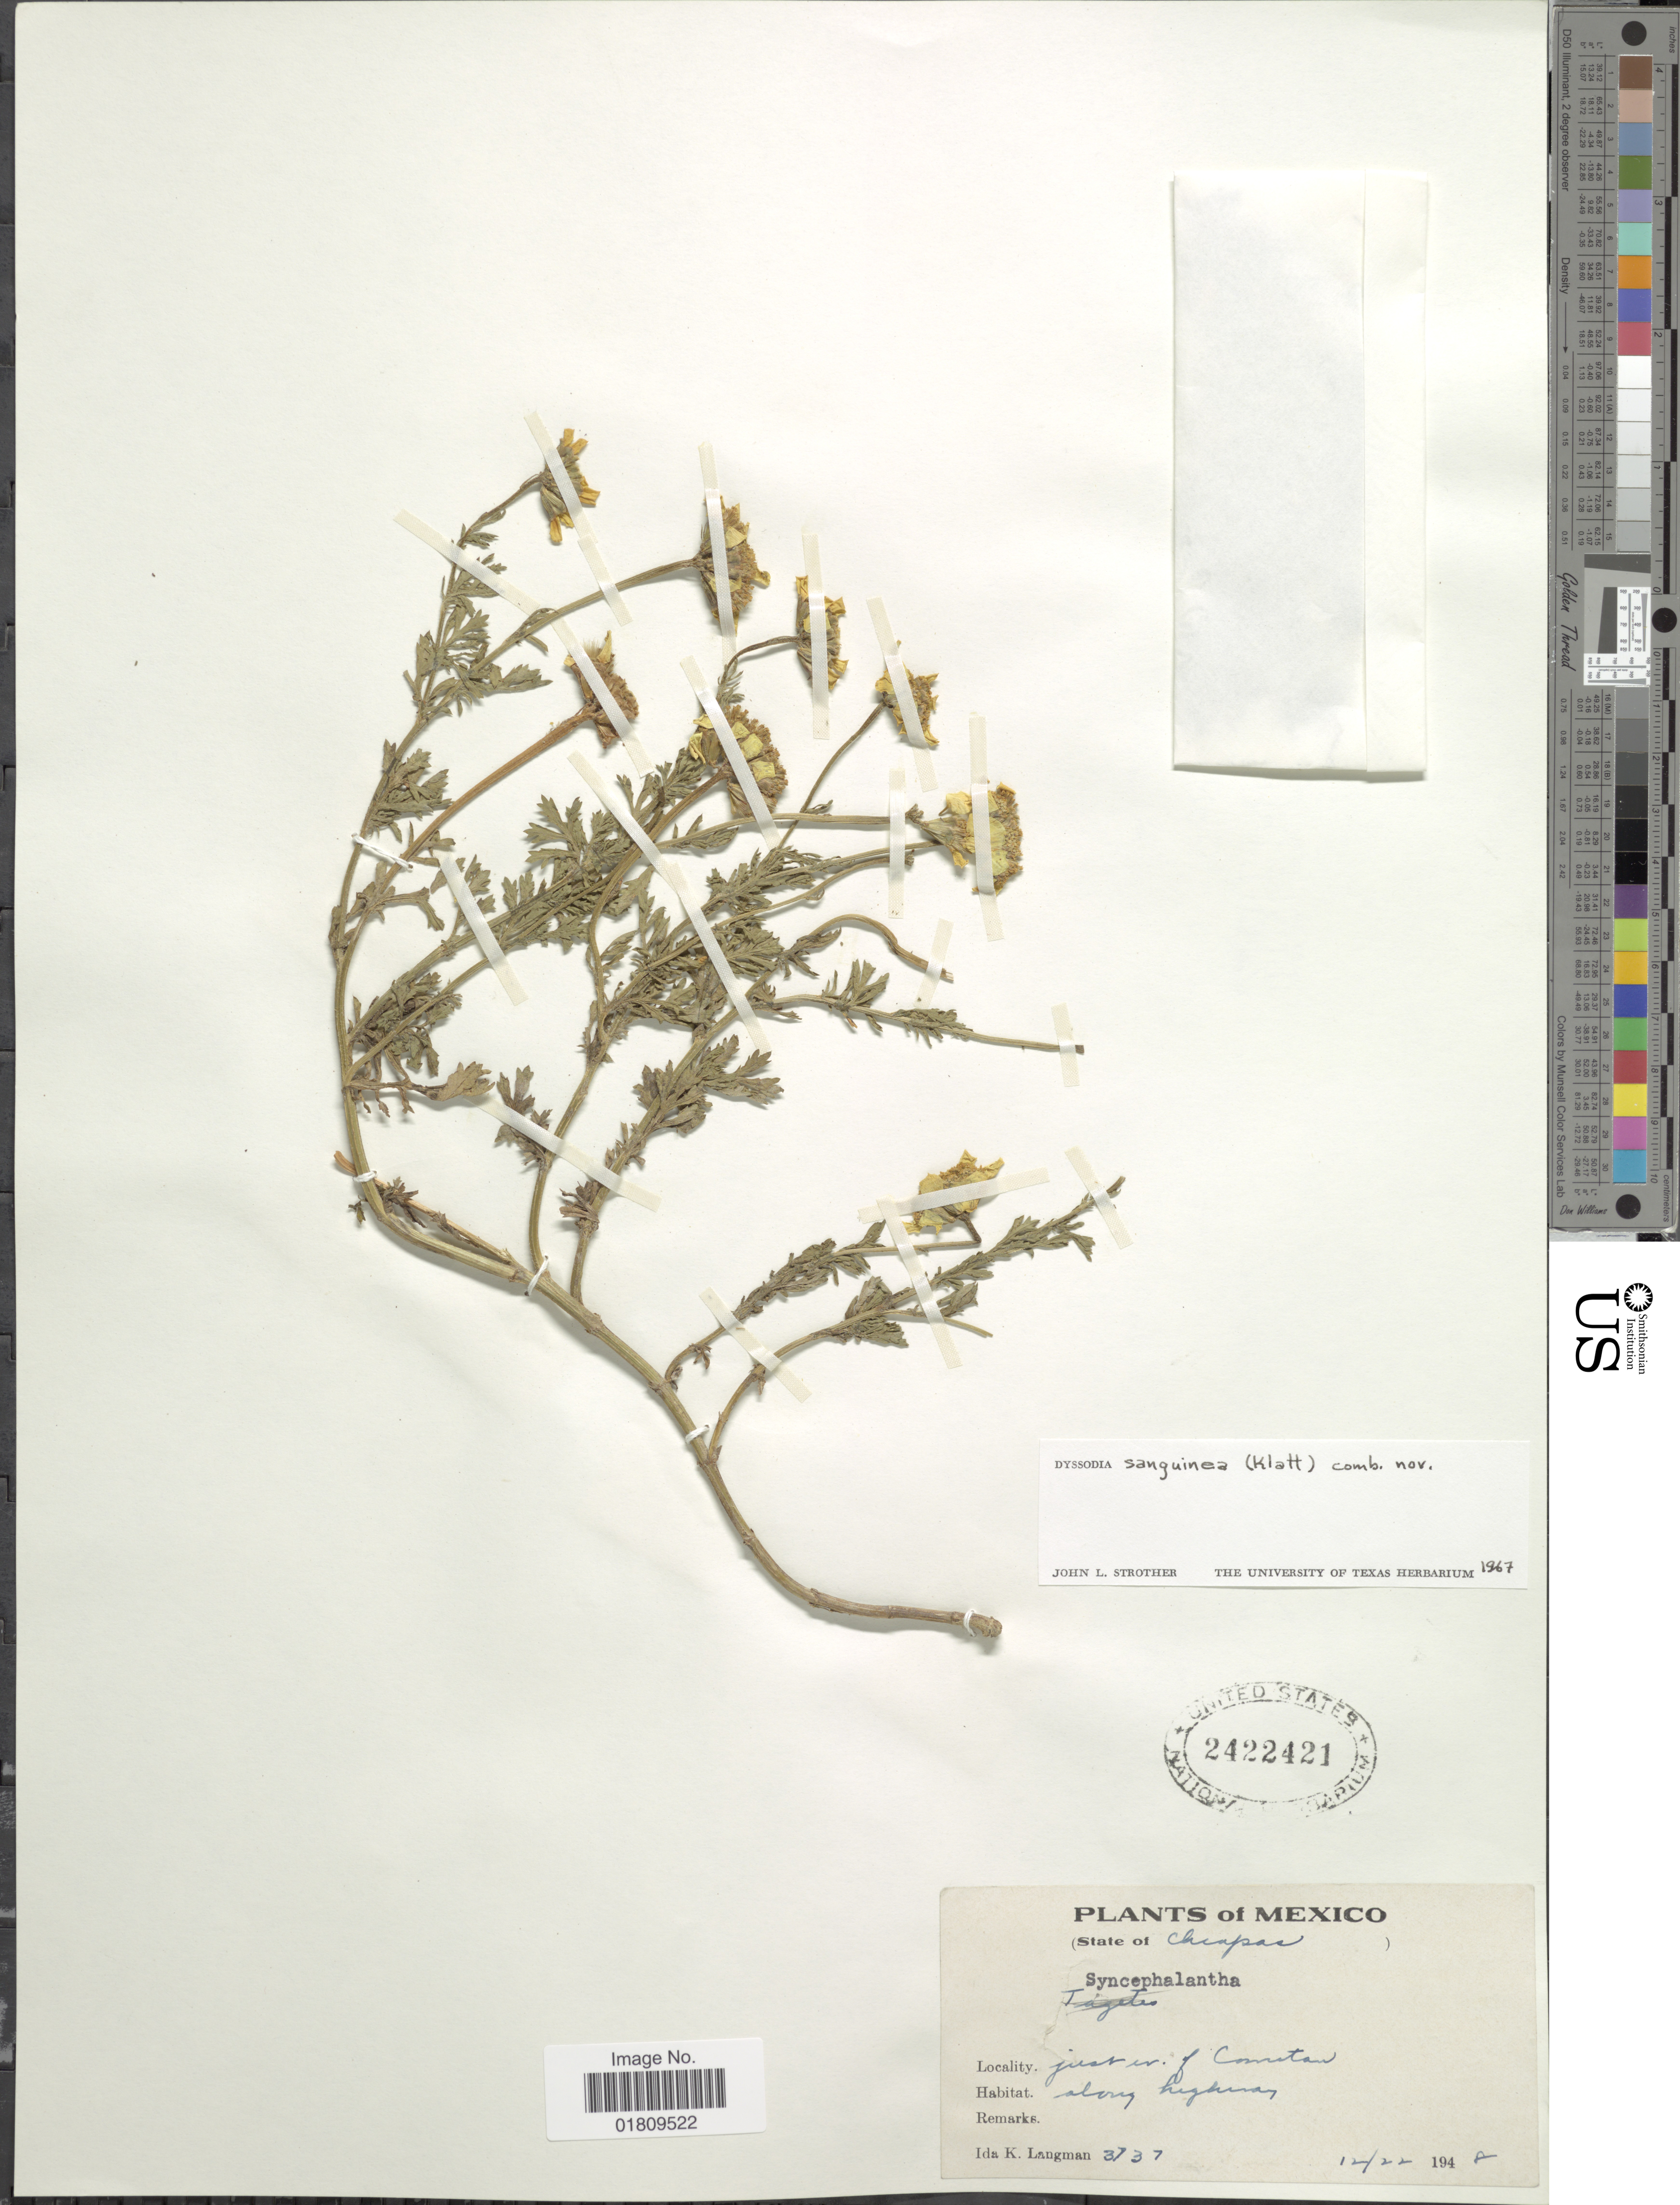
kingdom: Plantae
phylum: Tracheophyta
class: Magnoliopsida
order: Asterales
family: Asteraceae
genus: Dyssodia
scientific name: Dyssodia decipiens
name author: (Bartl.) M.C. Johnst. ex M.C. Johnst. & B.L. Turner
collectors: I. K. Langman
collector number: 3737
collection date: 1948-12-22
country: Mexico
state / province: Chiapas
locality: Just N of Comistan, along highway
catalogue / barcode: US 2422421